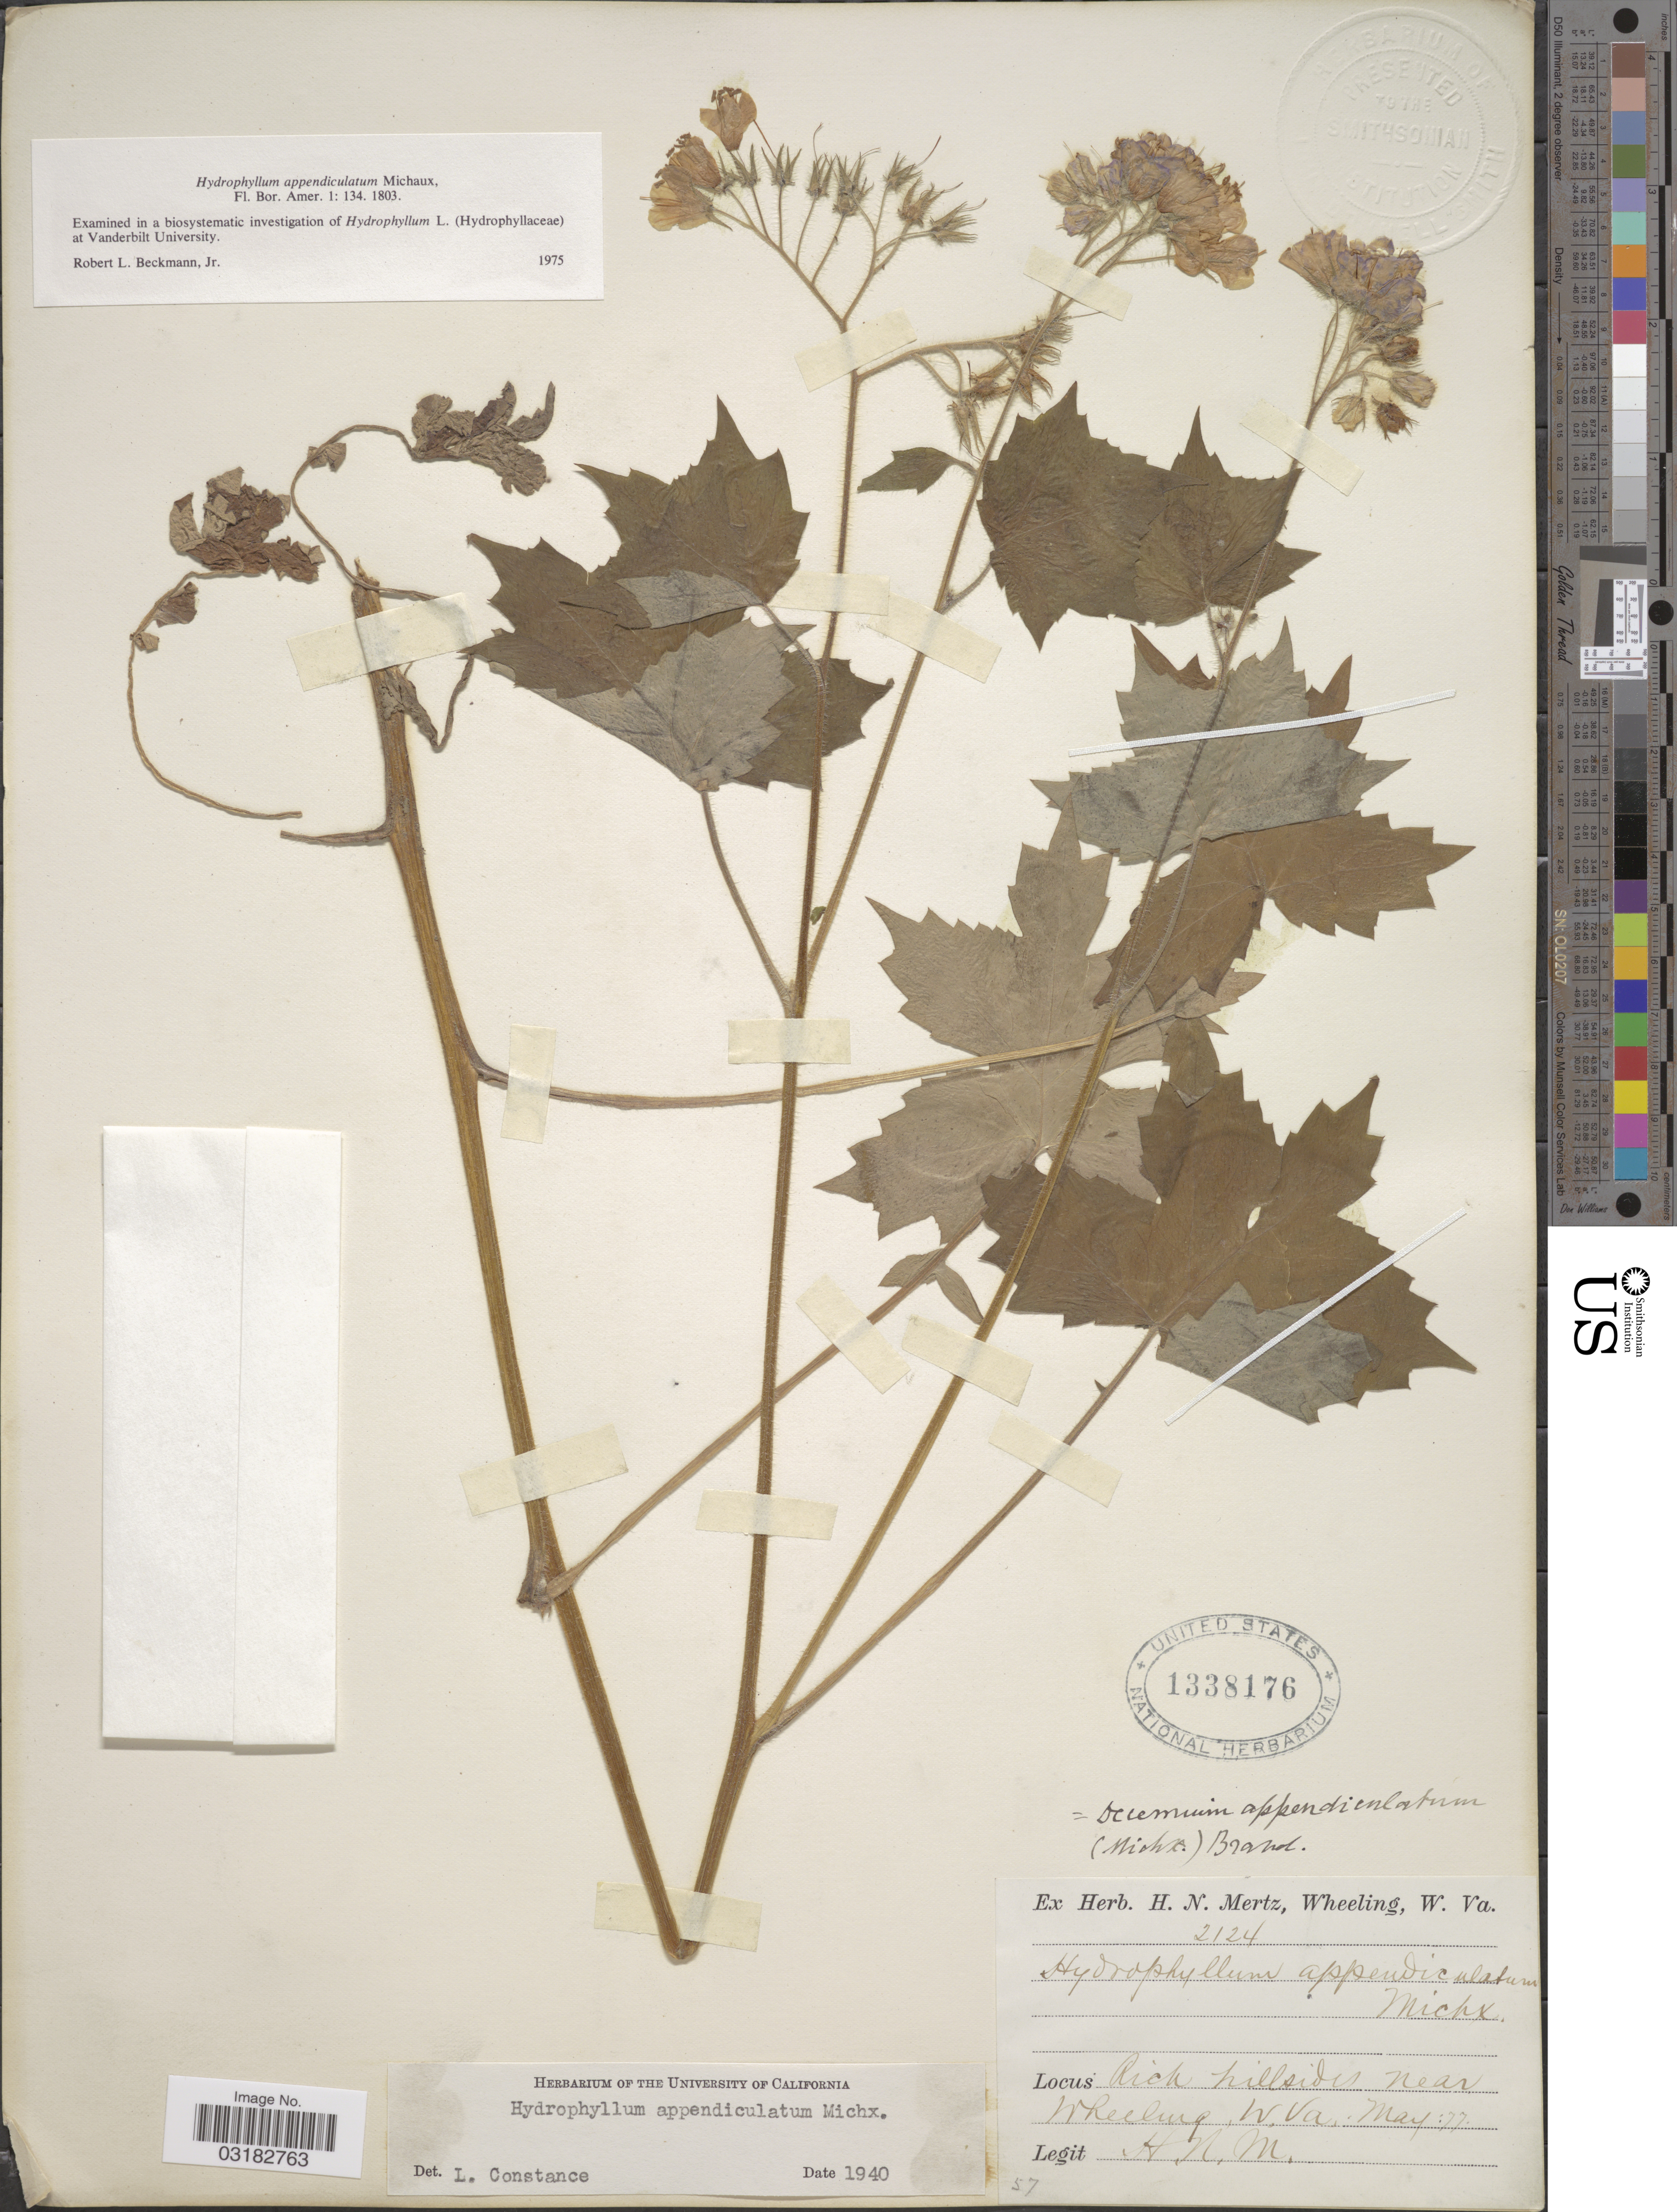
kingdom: Plantae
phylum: Tracheophyta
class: Magnoliopsida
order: Boraginales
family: Hydrophyllaceae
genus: Hydrophyllum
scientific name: Hydrophyllum appendiculatum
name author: Michx.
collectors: H. Mertz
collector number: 2124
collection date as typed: Transcribed d/m/y: /5/77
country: United States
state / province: West Virginia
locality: Rich hillsides near Wheeling.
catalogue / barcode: US 1338176